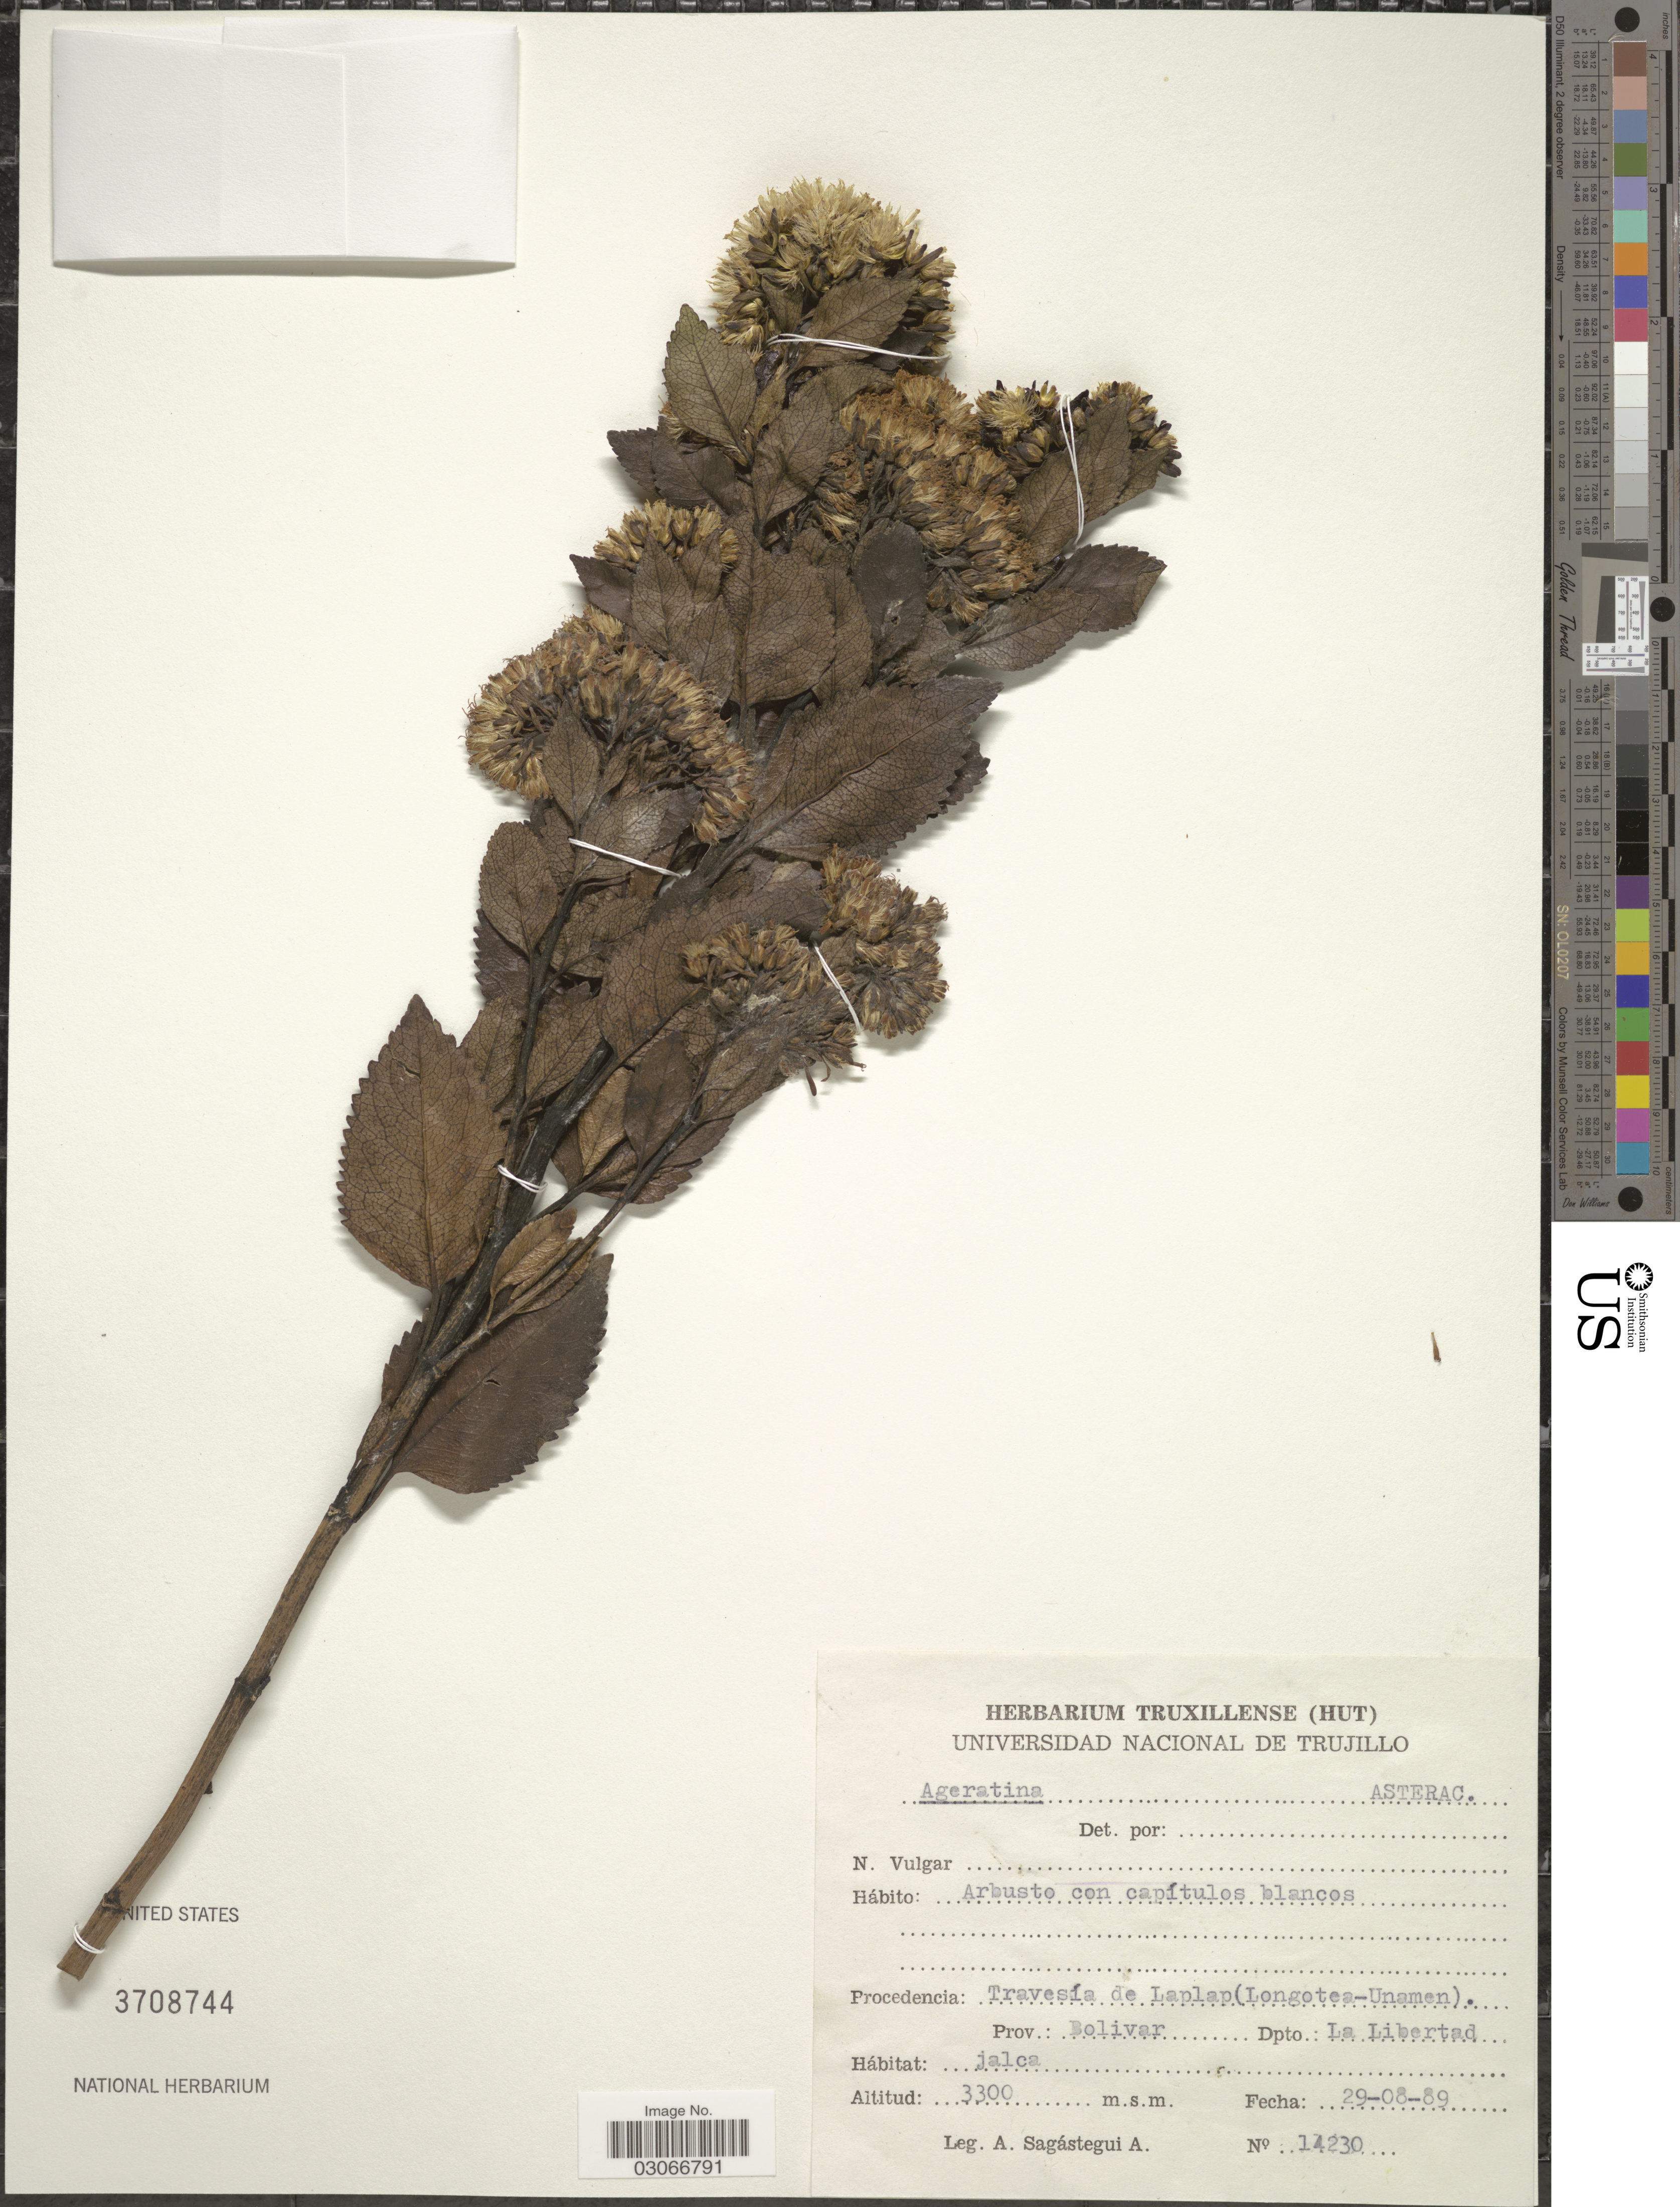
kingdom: Plantae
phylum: Tracheophyta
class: Magnoliopsida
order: Asterales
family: Asteraceae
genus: Ageratina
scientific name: Ageratina sp.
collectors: A. Sagástegui A.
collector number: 14230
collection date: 1989-08-29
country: Venezuela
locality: Procedencia: Travesía de Laplap (Longotea-Unamen). Prov.: Bolivar. Dpto.: La Libertad.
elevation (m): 3300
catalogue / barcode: US 3708744